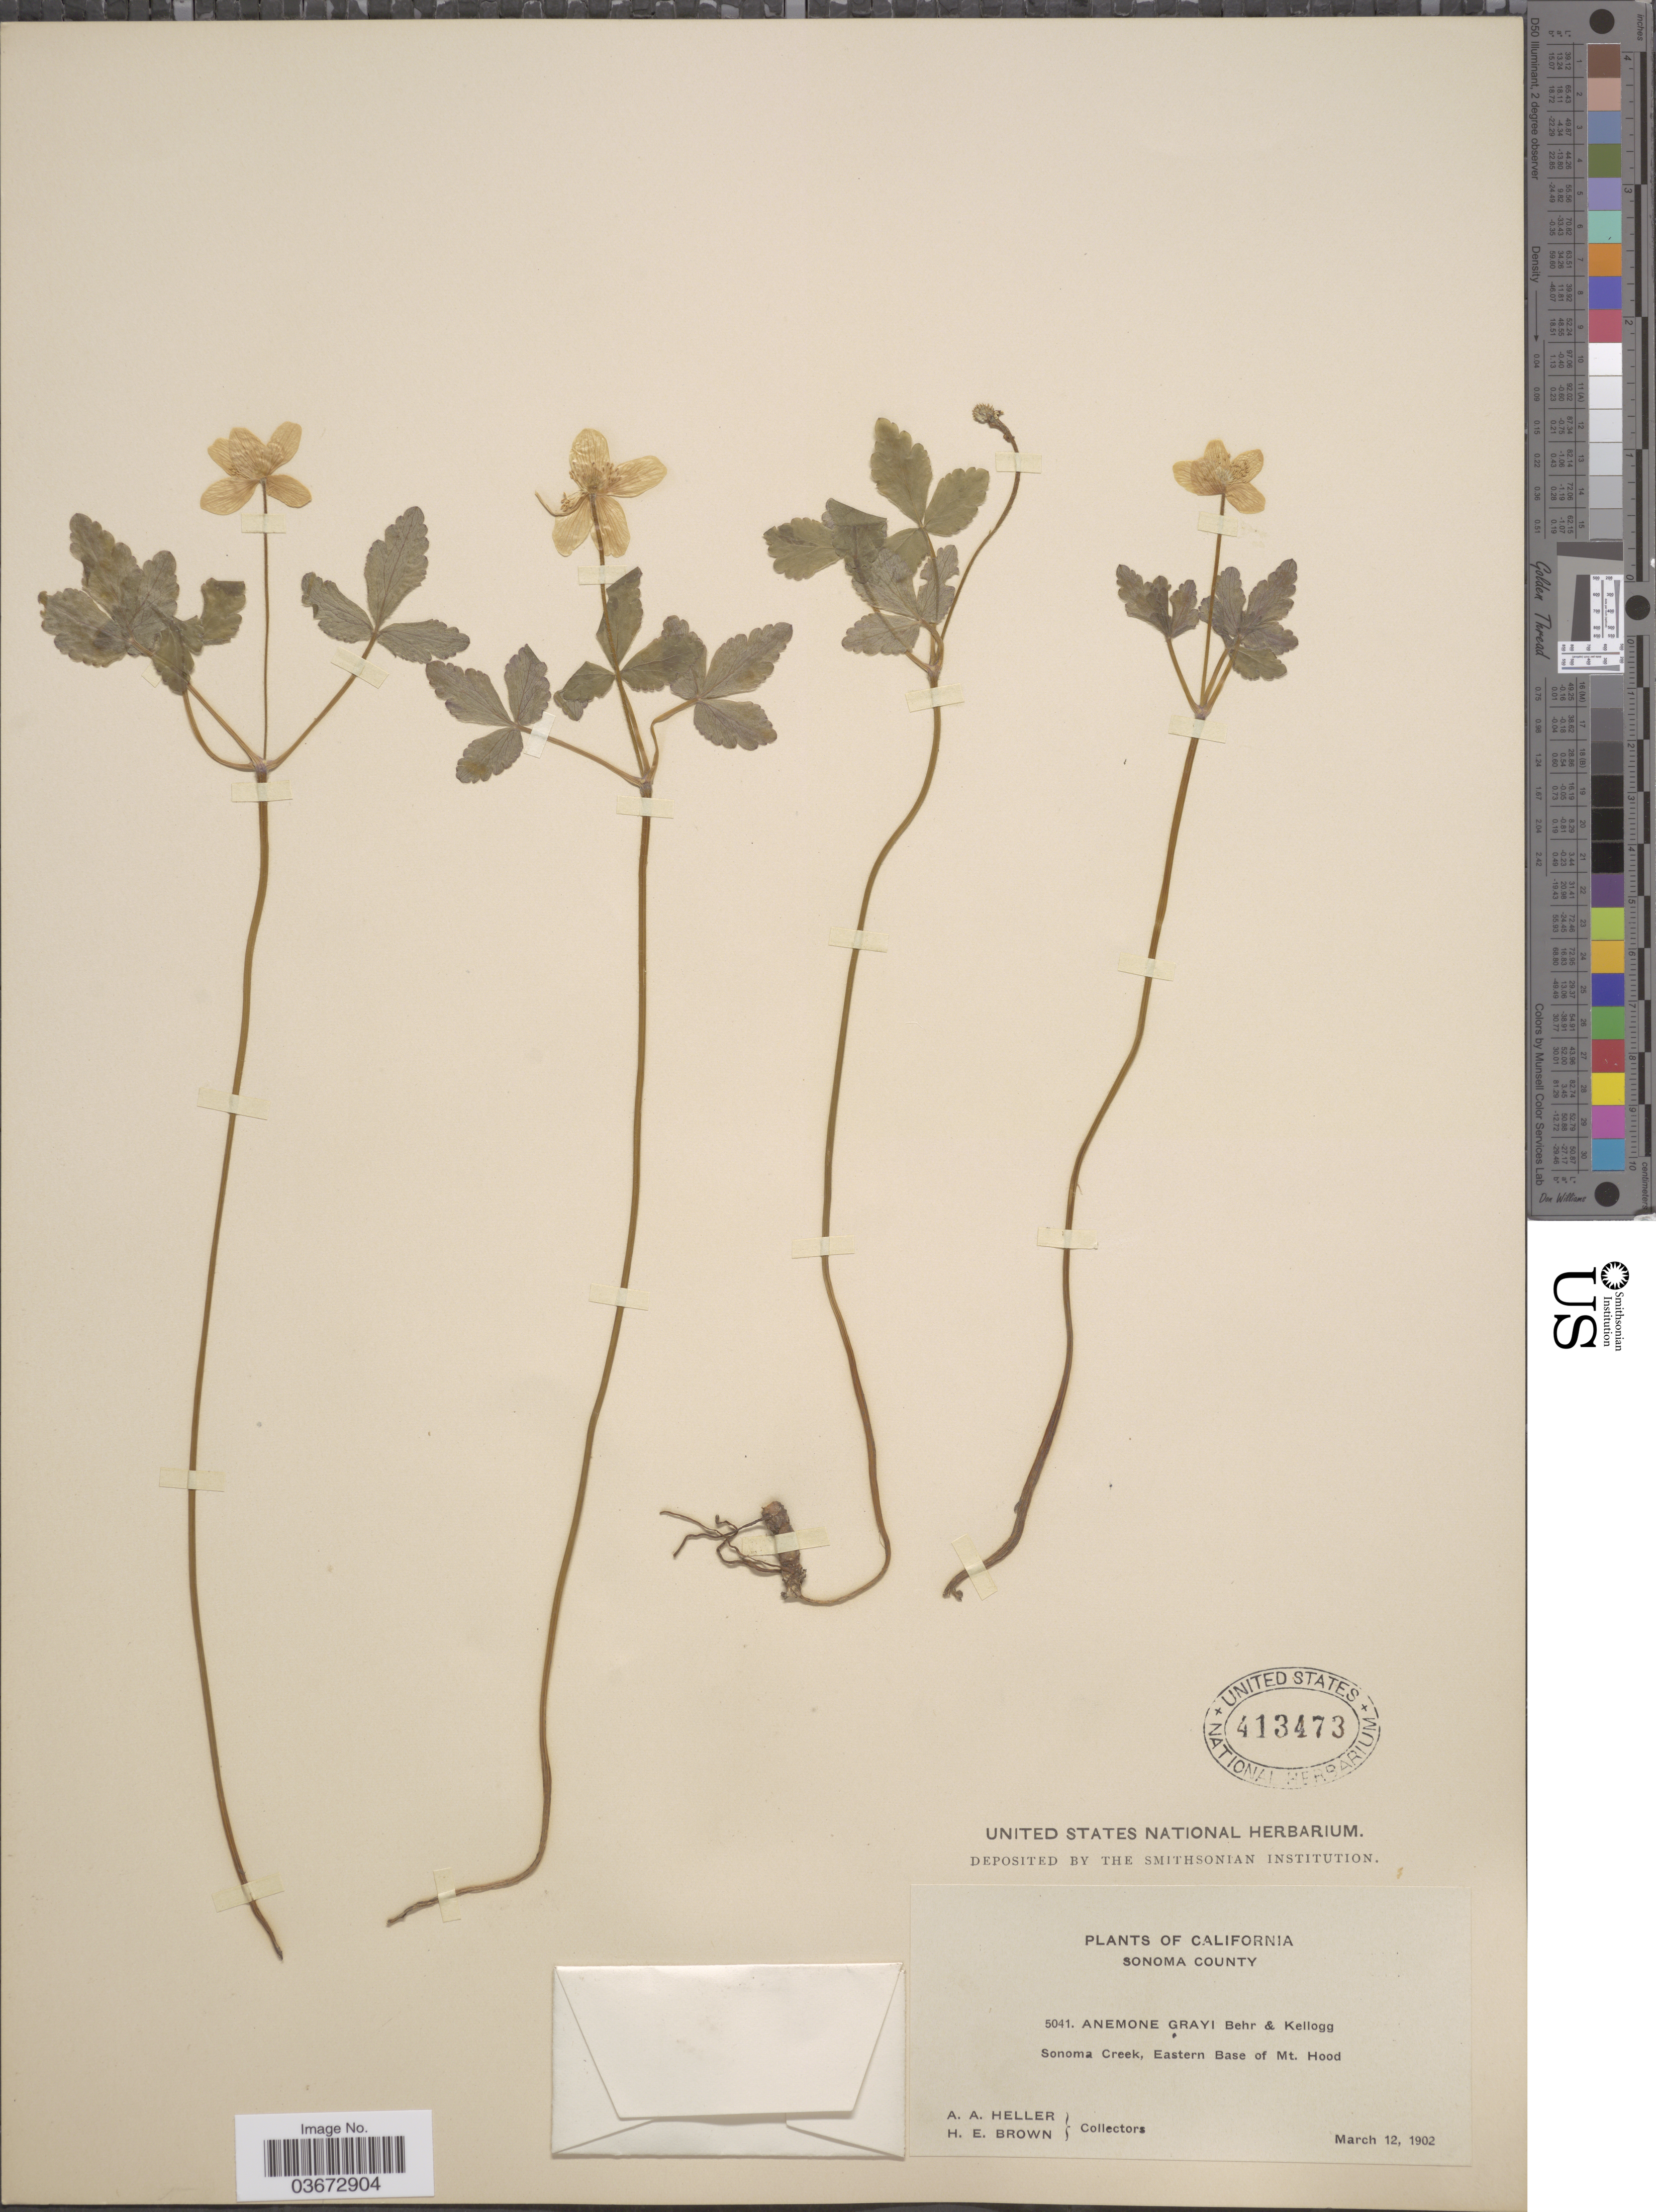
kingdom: Plantae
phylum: Tracheophyta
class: Magnoliopsida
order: Ranunculales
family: Ranunculaceae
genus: Anemone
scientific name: Anemone quinquefolia var. grayi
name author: (Behr ex Kellogg) Jeps.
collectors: A. A. Heller & H. E. Brown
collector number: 5041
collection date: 1902-03-12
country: United States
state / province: California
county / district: Sonoma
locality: Sonoma County. Sonoma Creek, Eastern Base of Mt. Hood.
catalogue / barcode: US 413473